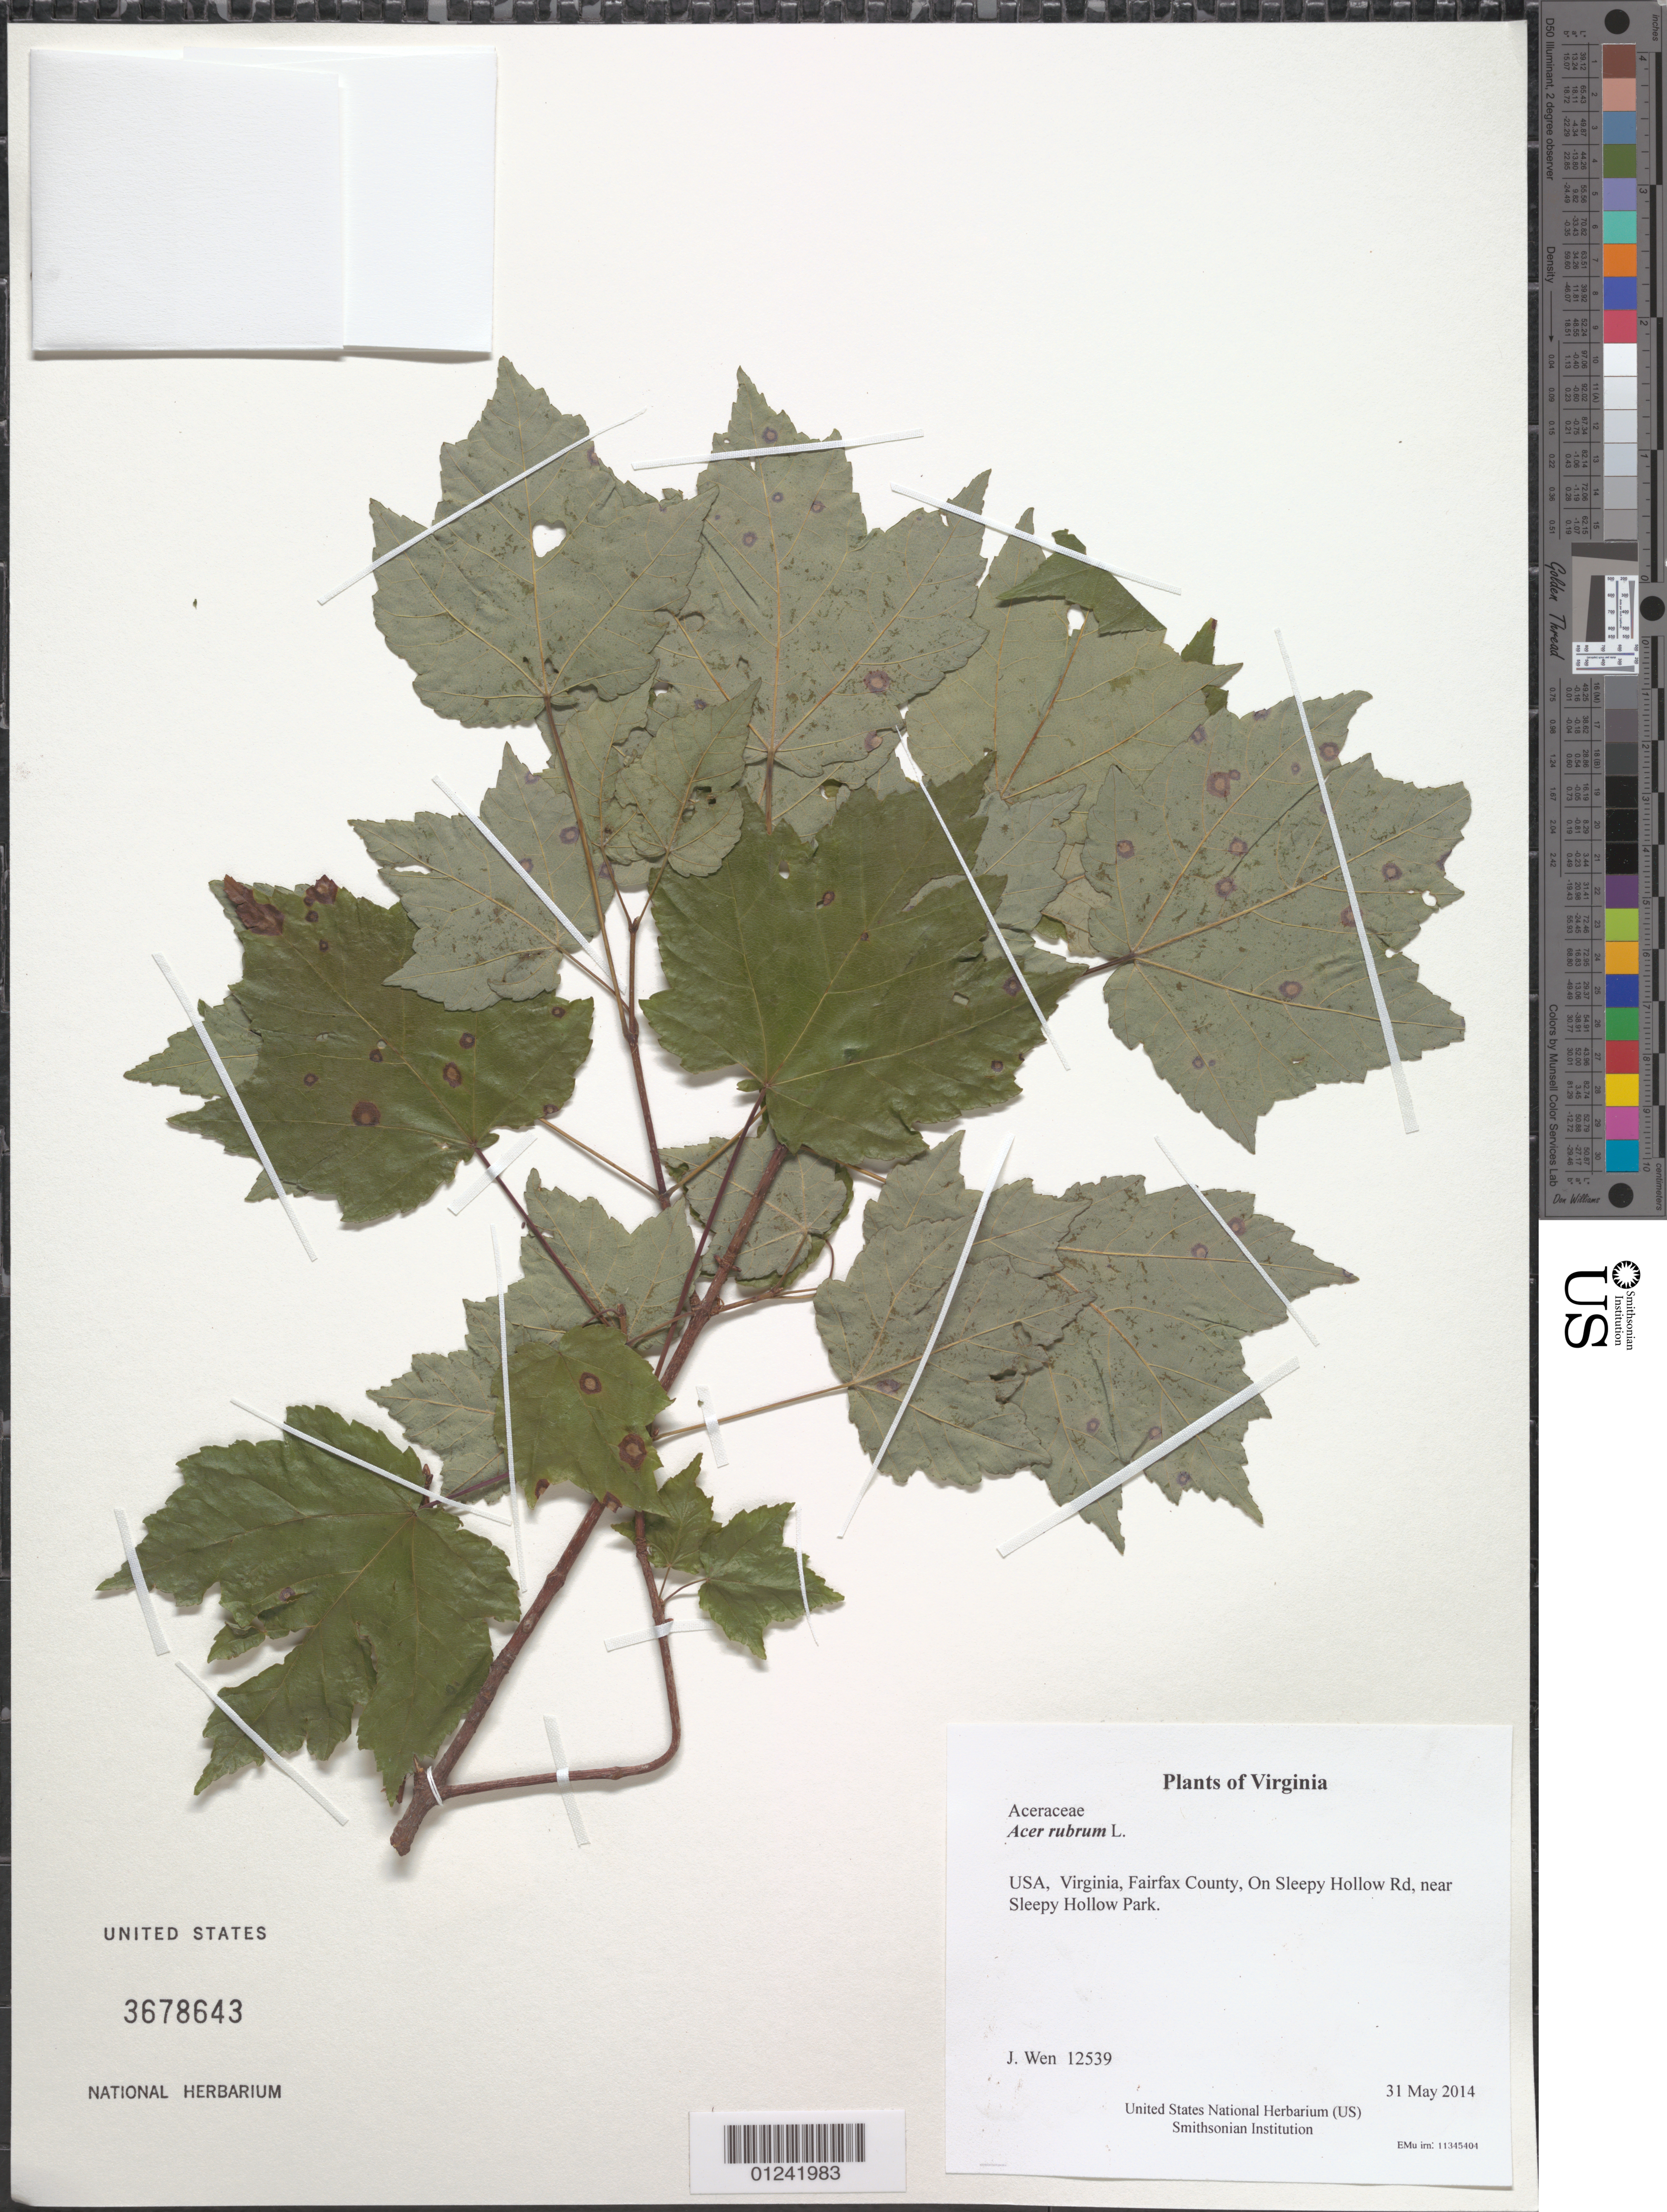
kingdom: Plantae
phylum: Tracheophyta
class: Magnoliopsida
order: Sapindales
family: Sapindaceae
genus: Acer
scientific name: Acer rubrum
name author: L.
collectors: J. Wen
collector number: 12539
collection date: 2014-05-31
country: United States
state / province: Virginia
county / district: Fairfax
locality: On Sleepy Hollow Rd, near Sleepy Hollow Park.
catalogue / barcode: US 3678643